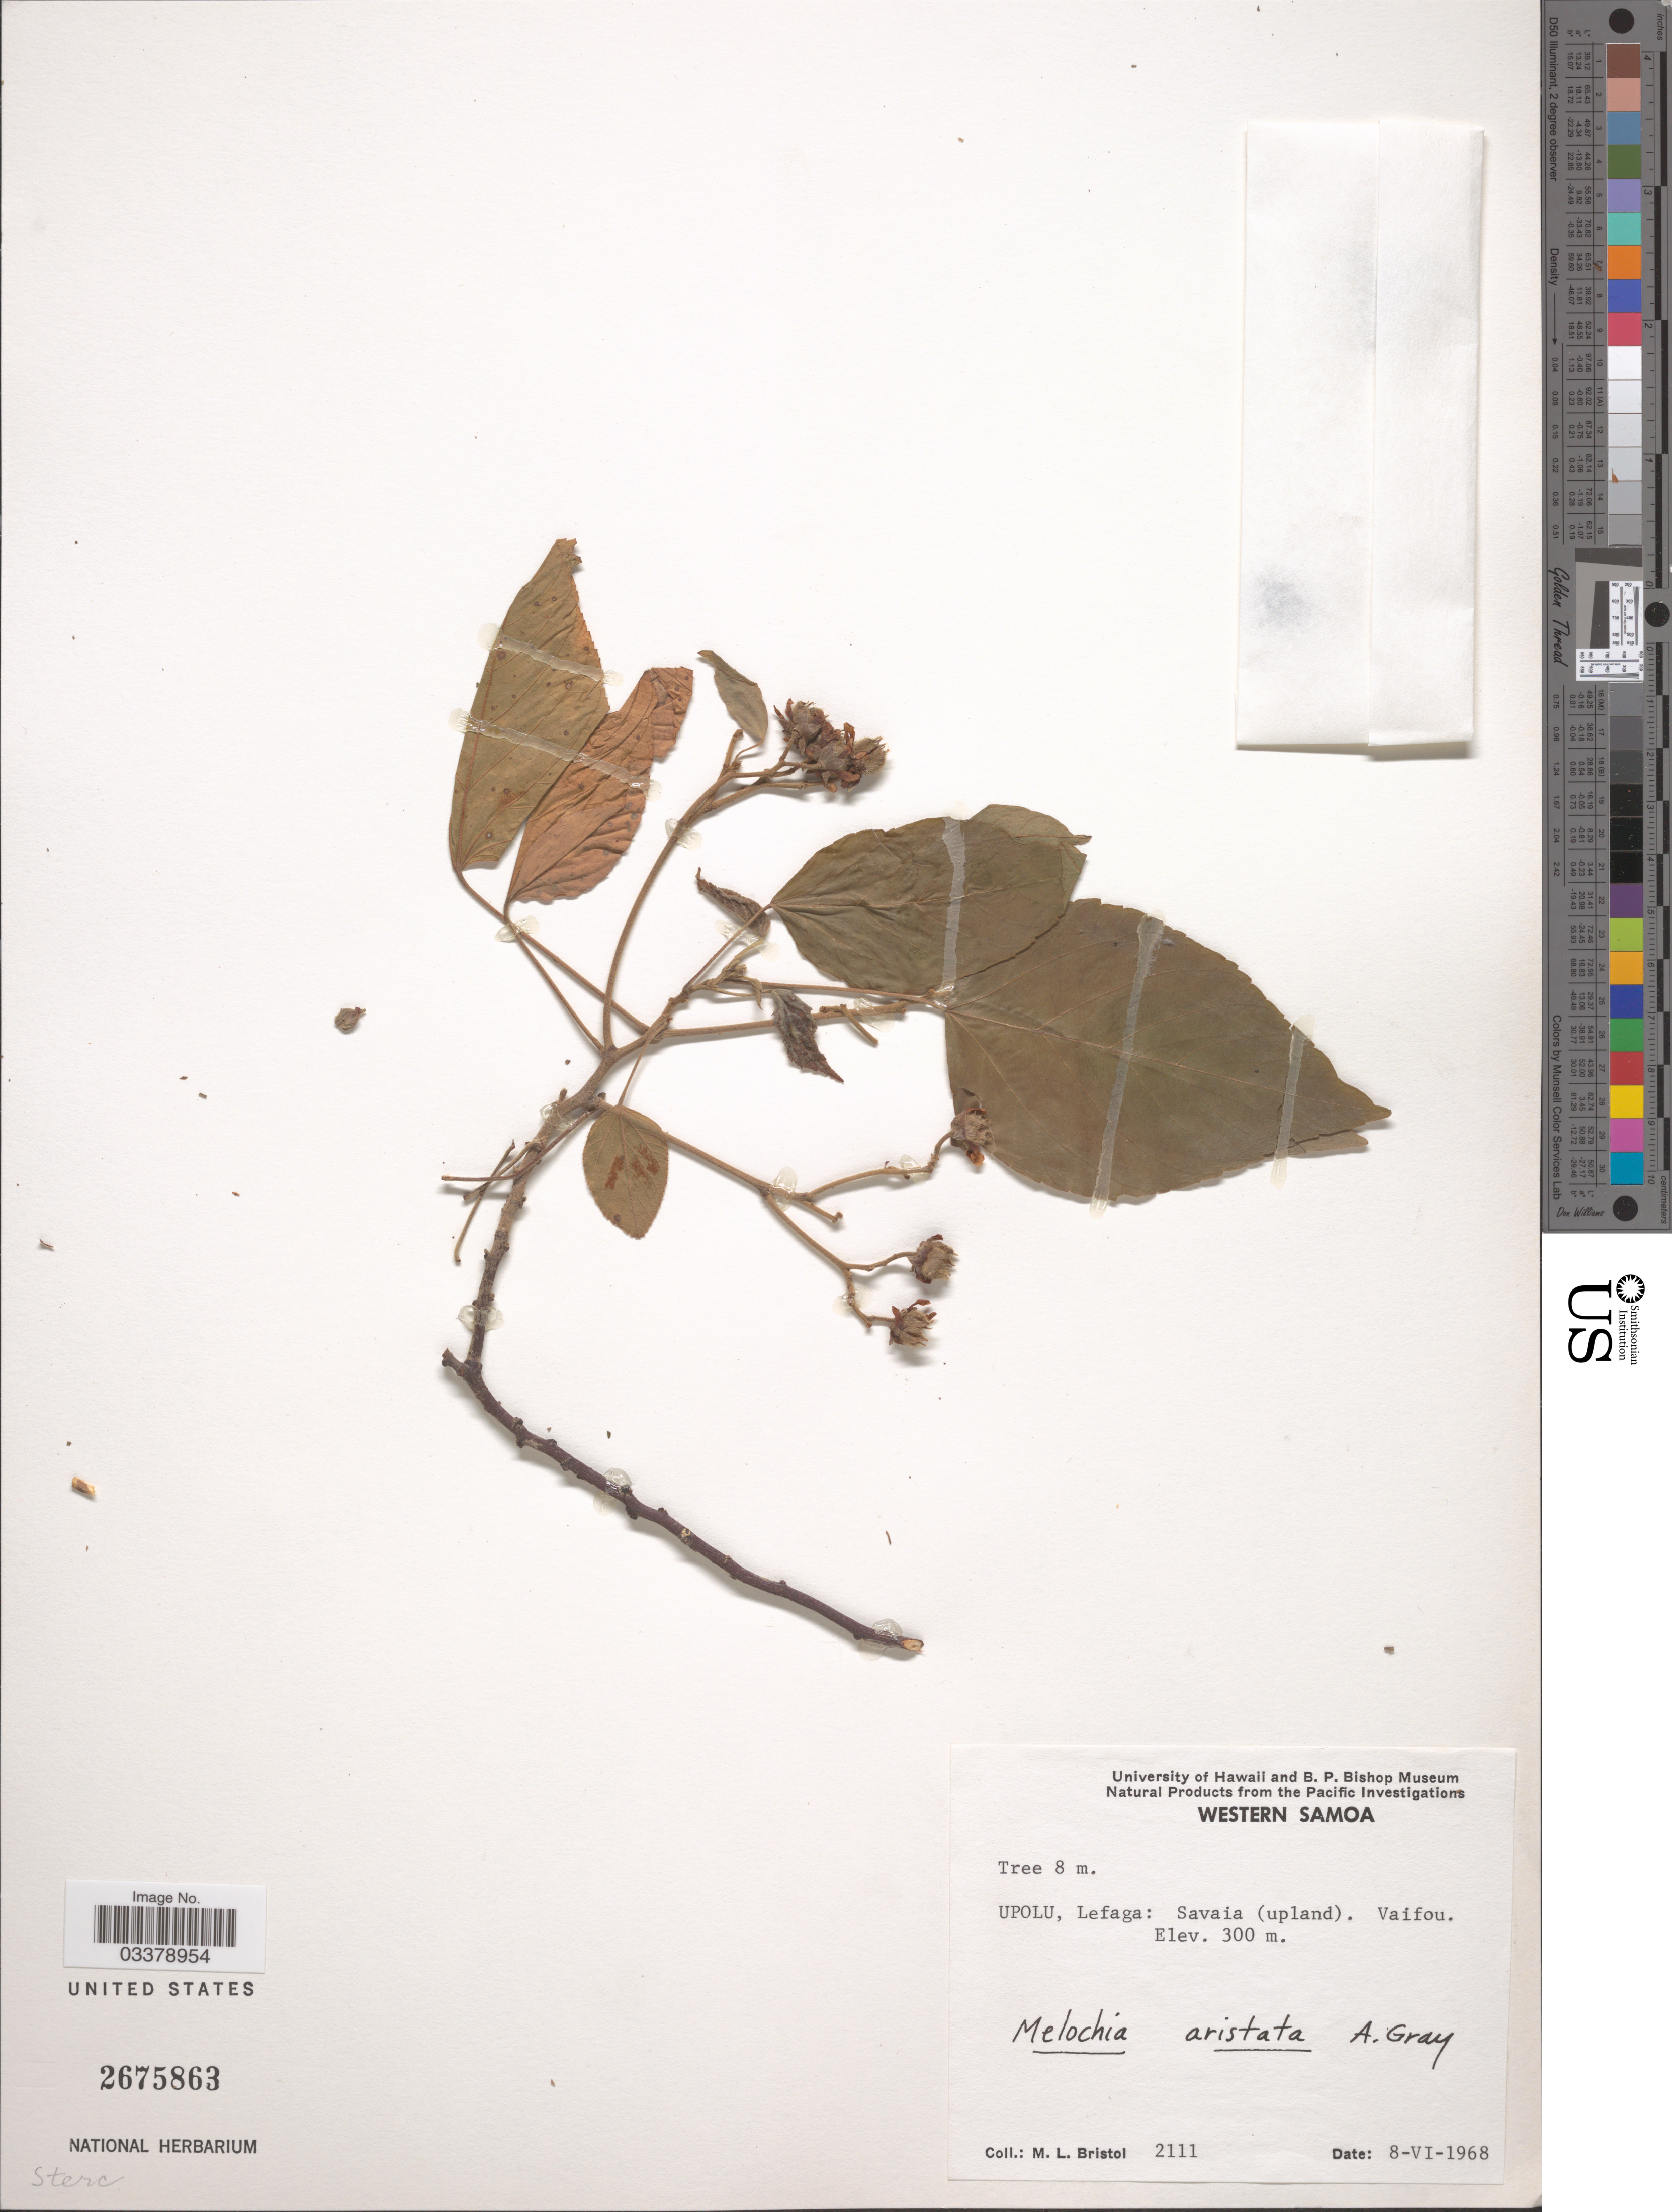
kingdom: Plantae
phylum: Tracheophyta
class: Magnoliopsida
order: Malvales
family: Malvaceae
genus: Melochia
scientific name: Melochia aristata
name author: A. Gray in Wilkes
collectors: M. L. Bristol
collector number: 2111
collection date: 1968-06-08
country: Samoa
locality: Upolu, Lefaga: Savaia (upland). Vaifou.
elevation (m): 300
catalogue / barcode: US 2675863